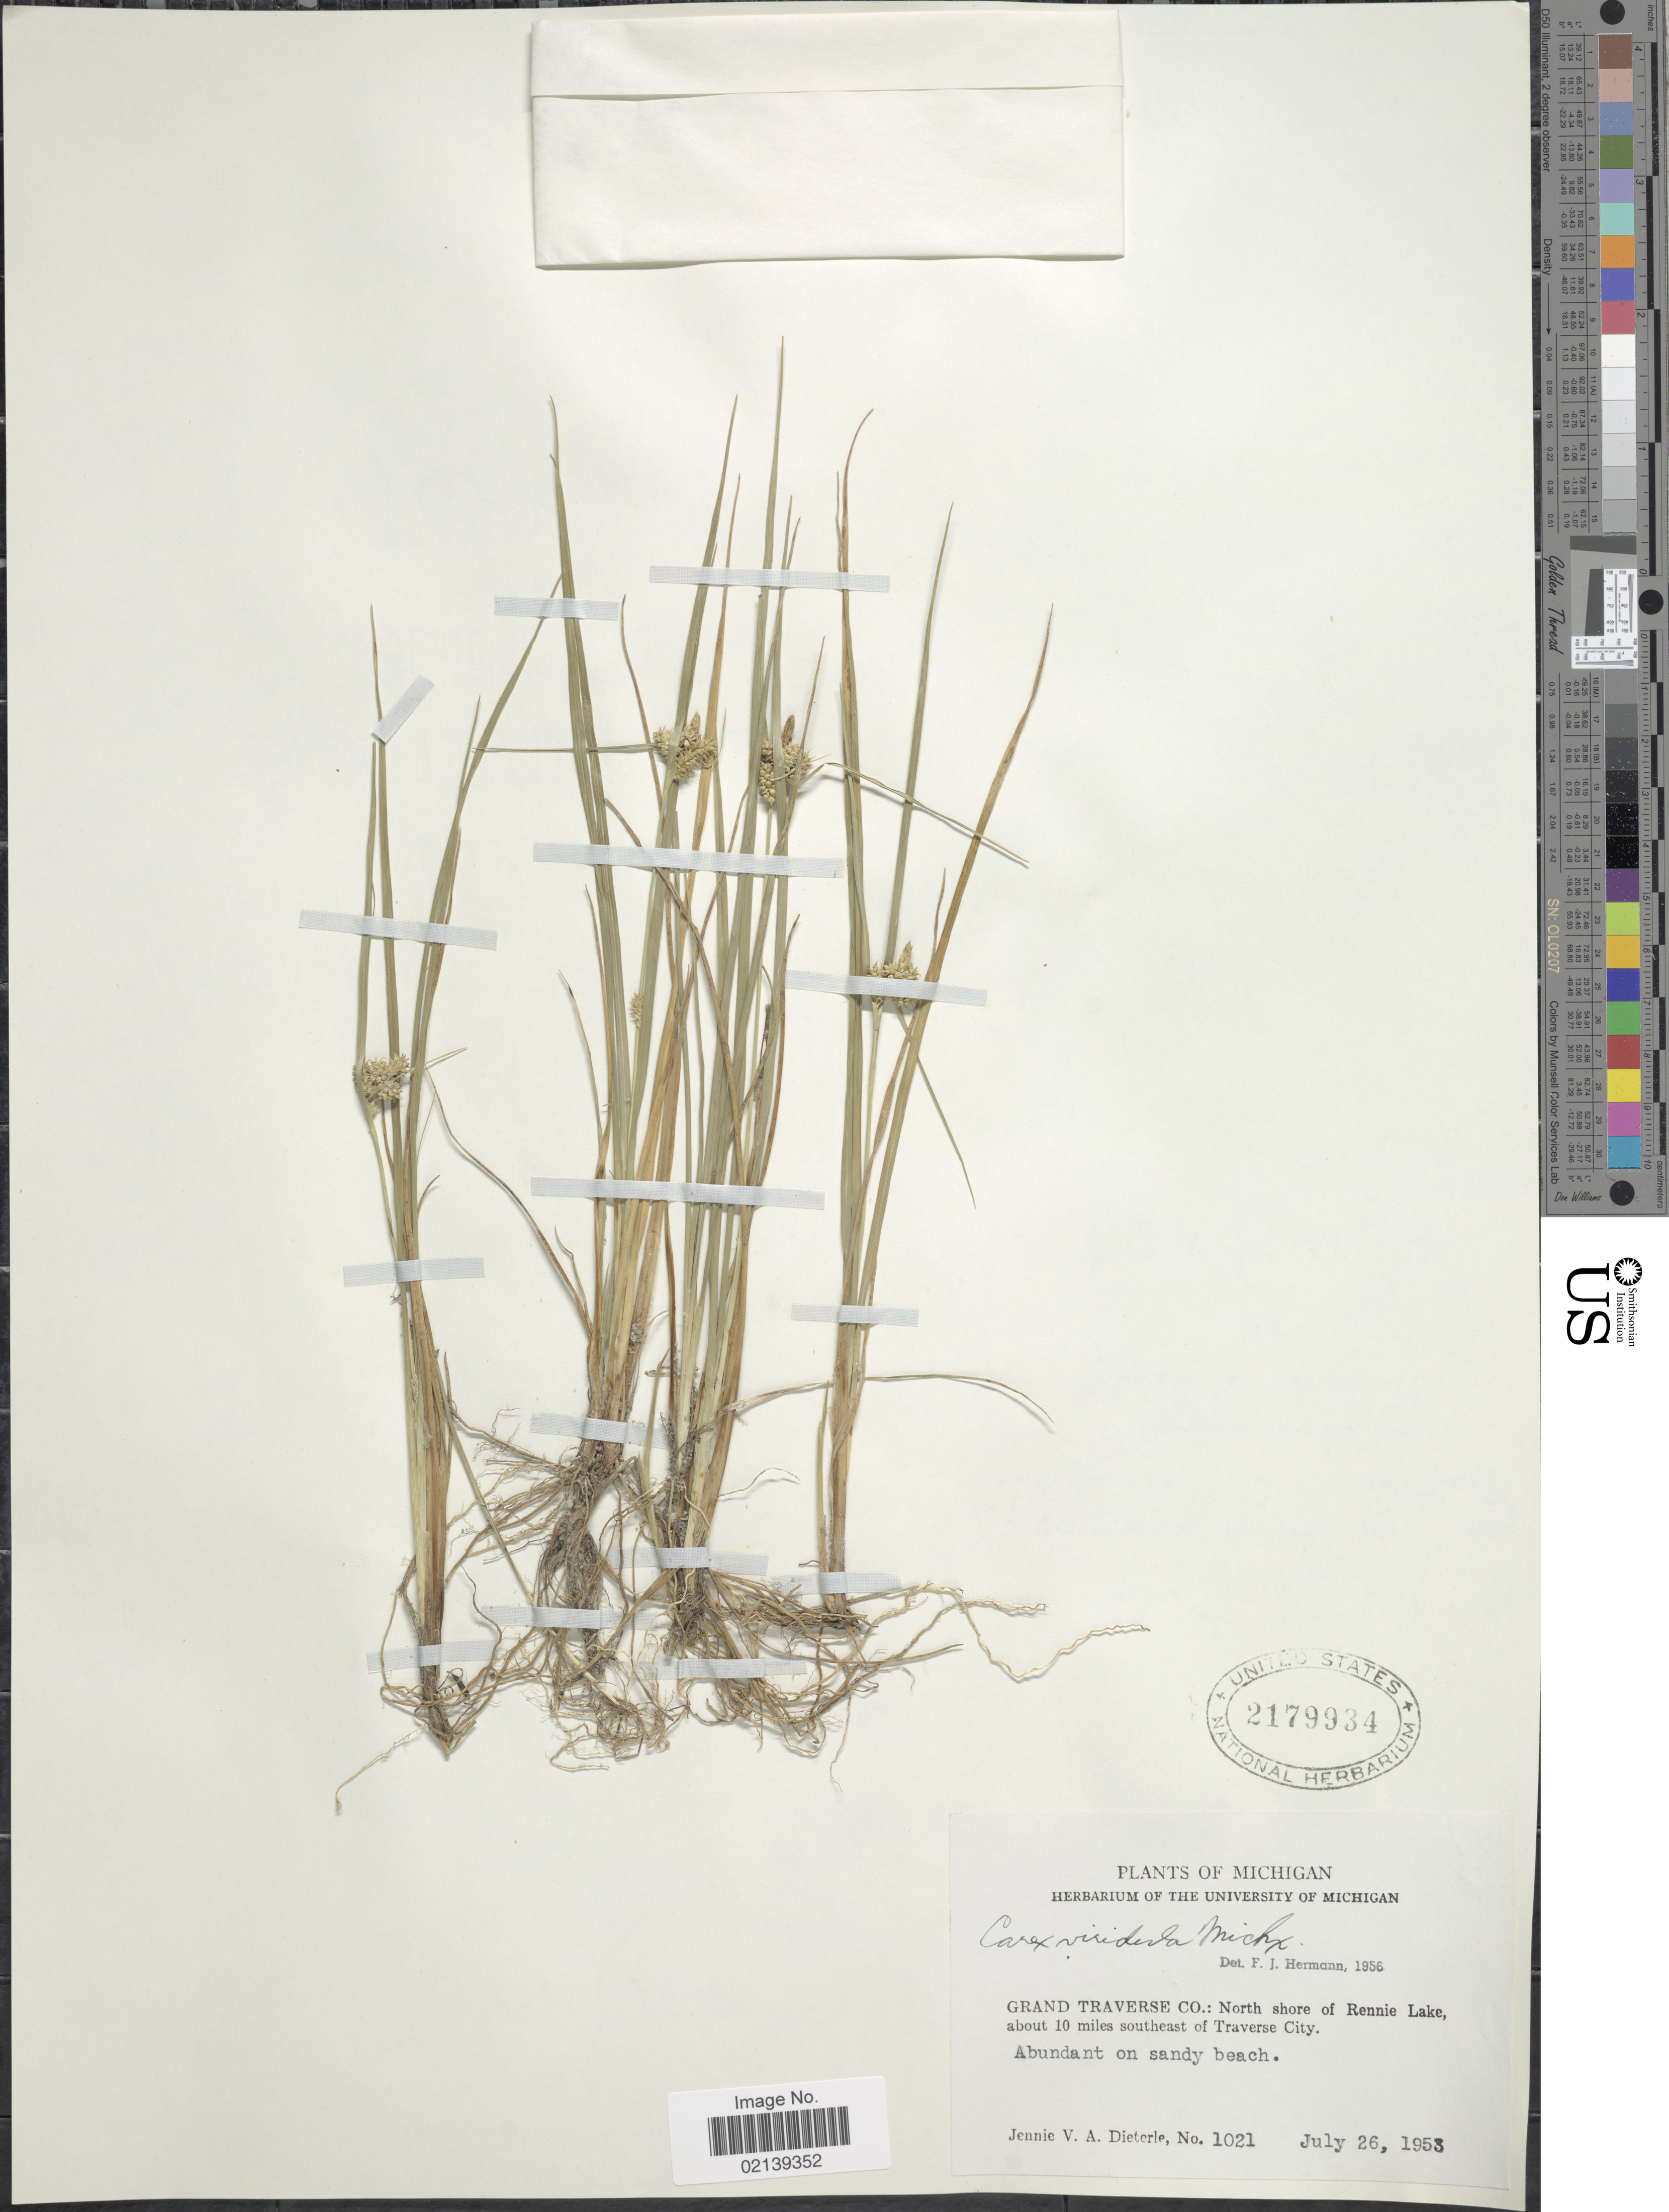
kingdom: Plantae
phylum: Tracheophyta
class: Liliopsida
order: Poales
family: Cyperaceae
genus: Carex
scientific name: Carex oederi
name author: Retz.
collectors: J. Dieterle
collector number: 1021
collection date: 1953-07-26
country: United States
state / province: Michigan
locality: Grand Traverse Co.: North shore of Rennie Lake, about 10 miles southeast of Traverse City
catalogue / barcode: US 2179934